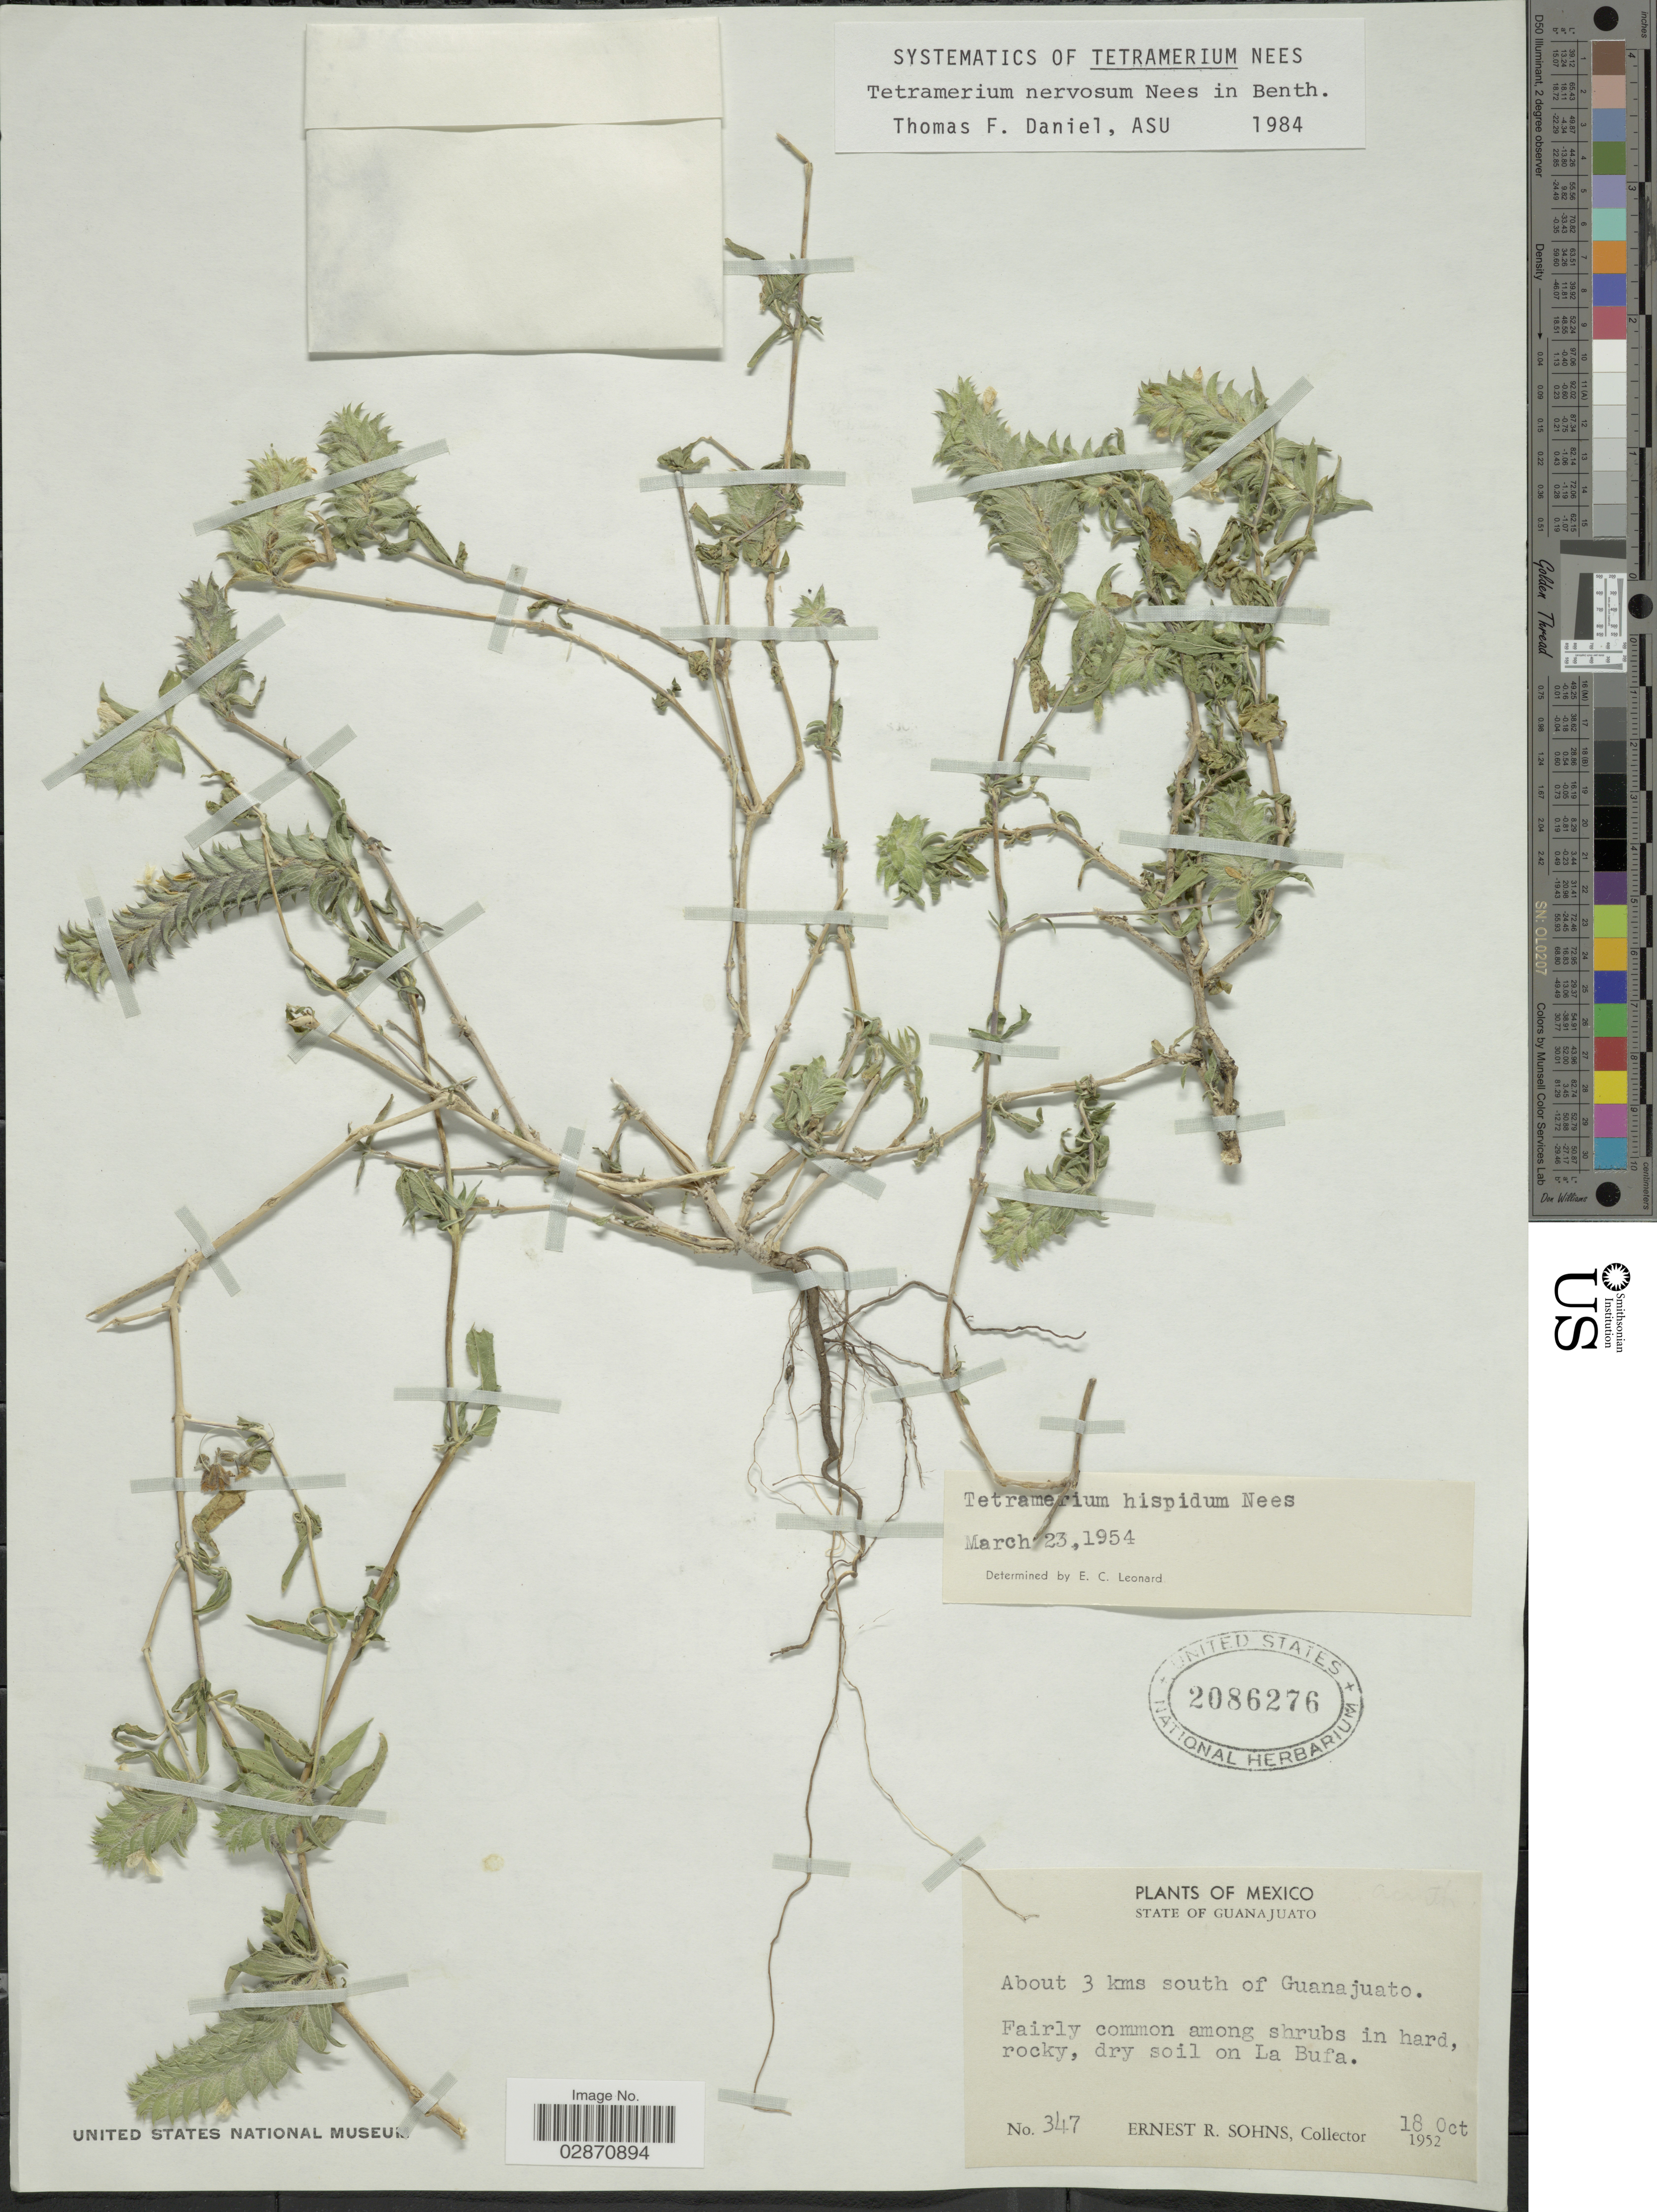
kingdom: Plantae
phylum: Tracheophyta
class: Magnoliopsida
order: Lamiales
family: Acanthaceae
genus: Tetramerium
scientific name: Tetramerium nervosum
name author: Nees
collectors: E. R. Sohns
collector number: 347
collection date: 1952-10-18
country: Mexico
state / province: Guanajuato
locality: About 3 kms south of Guanajuato. On La Bufa.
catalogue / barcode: US 2086276